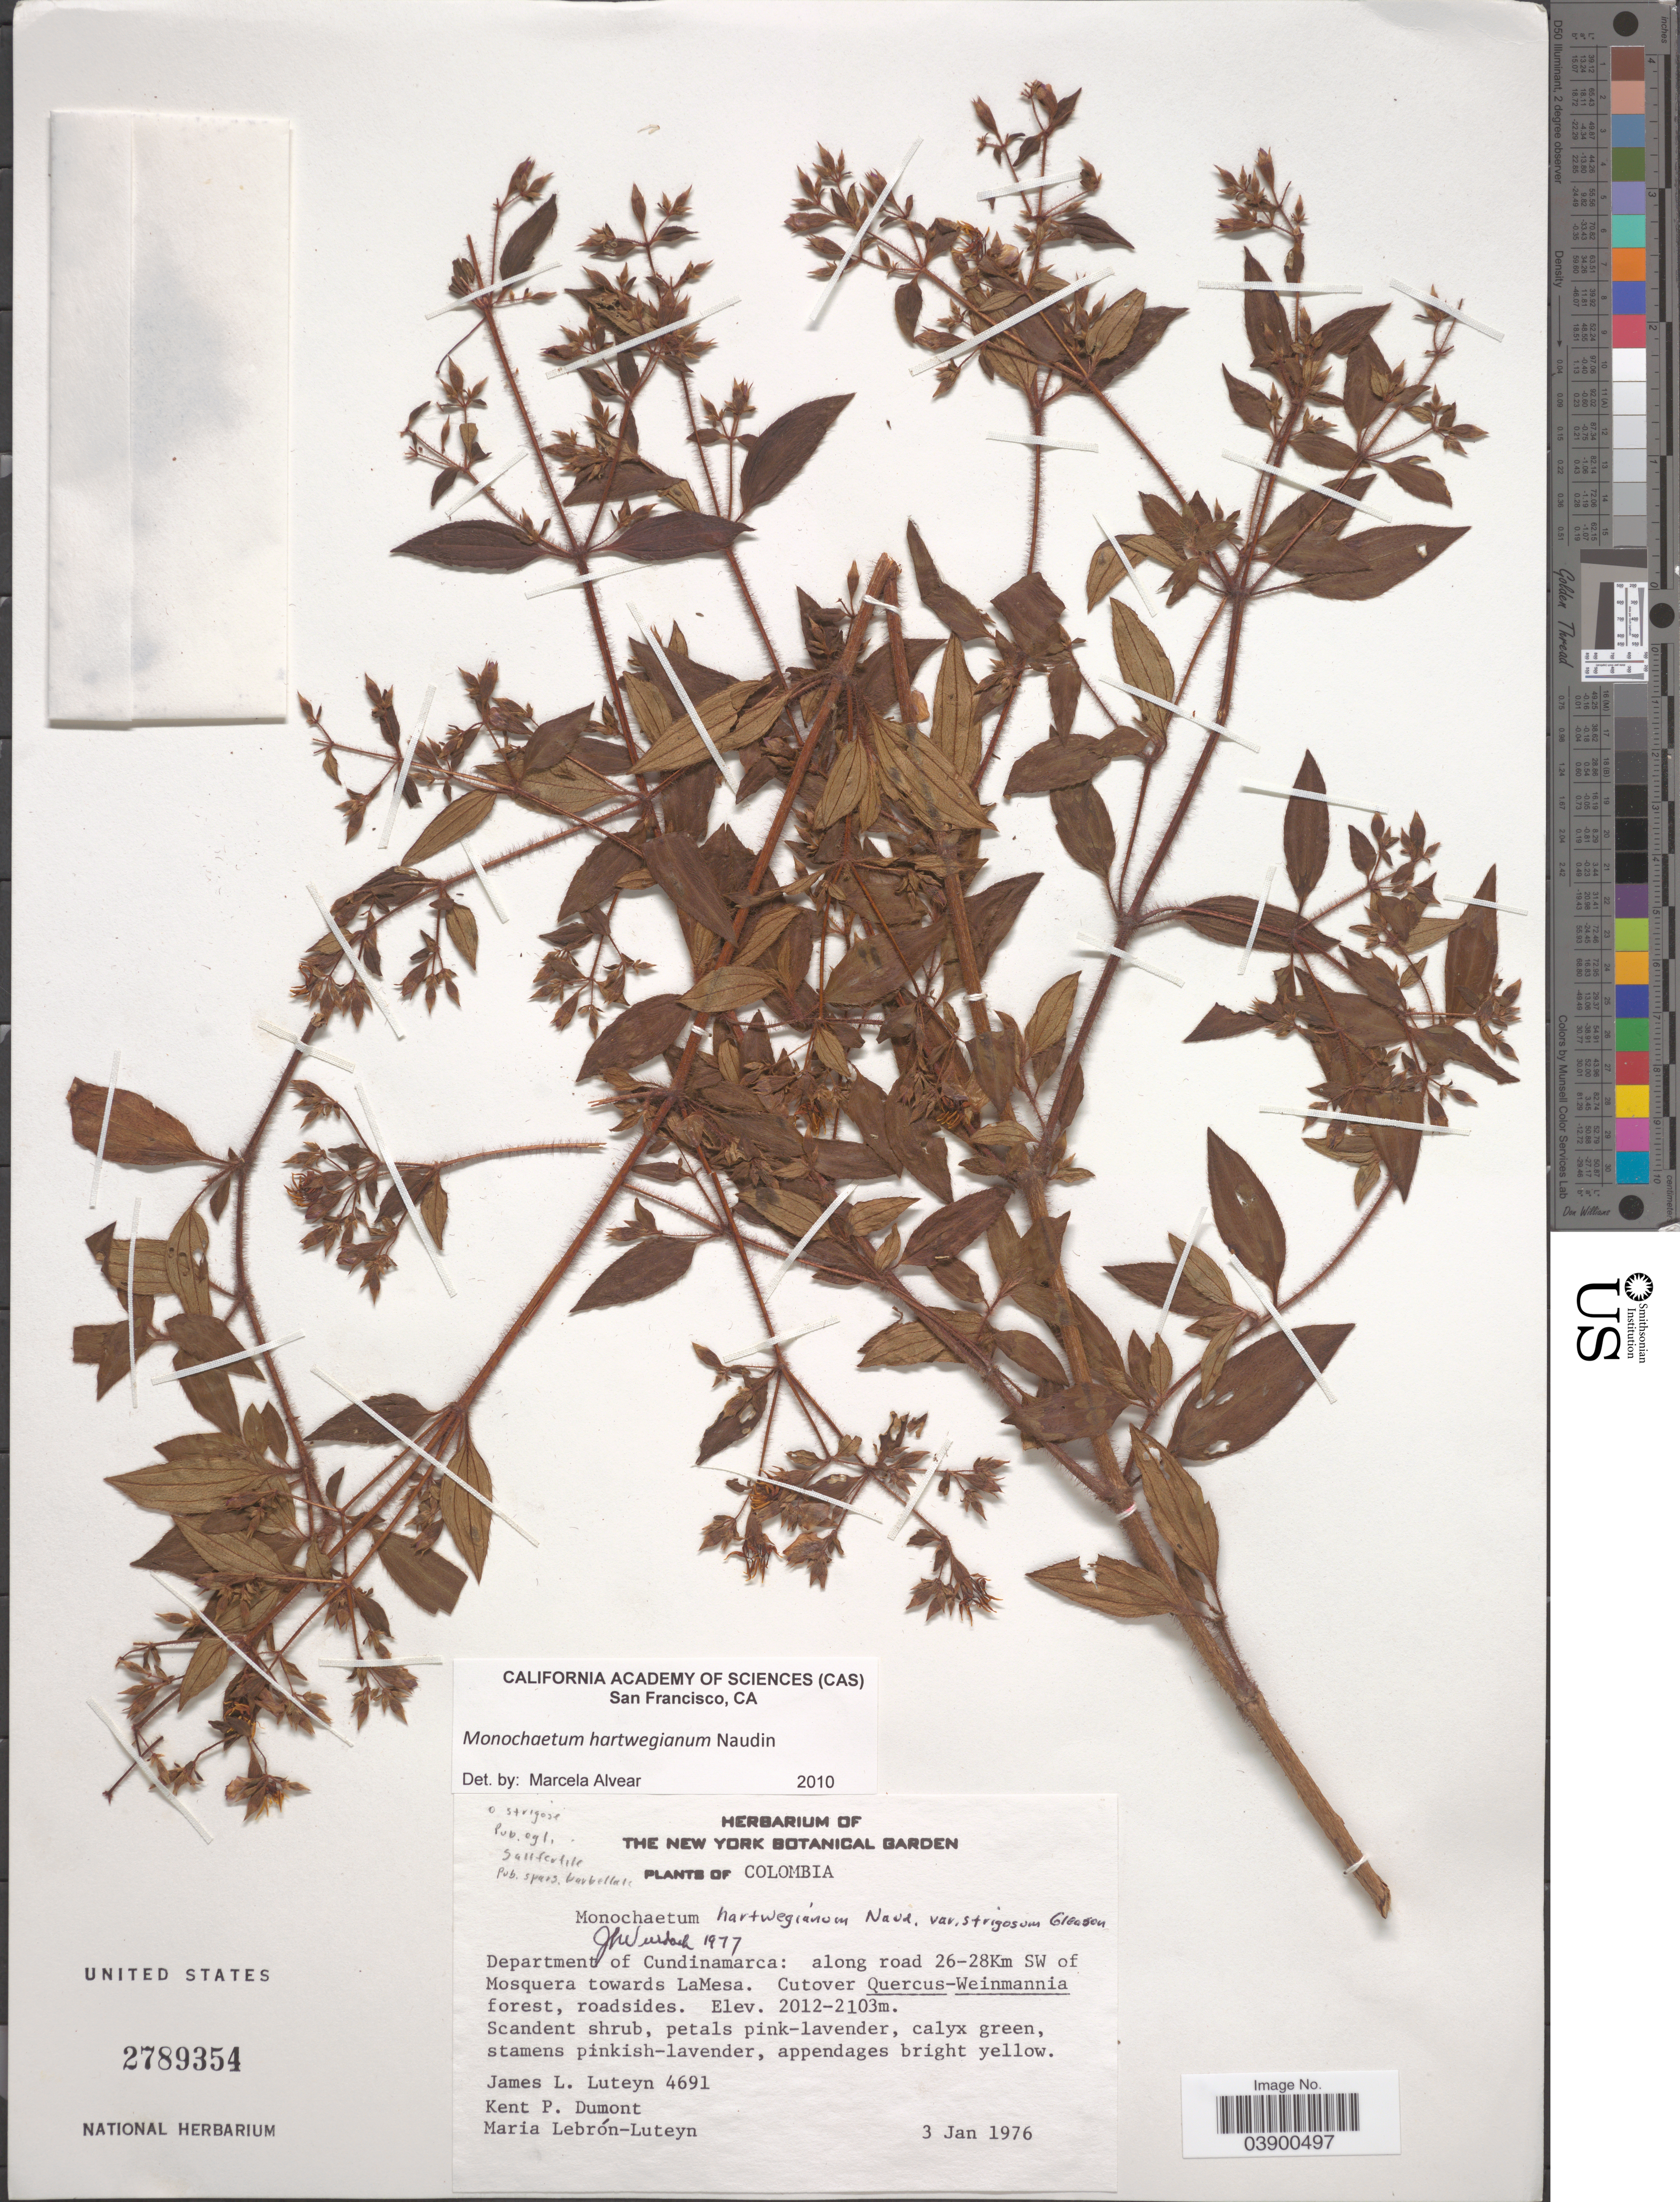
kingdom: Plantae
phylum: Tracheophyta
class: Magnoliopsida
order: Myrtales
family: Melastomataceae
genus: Monochaetum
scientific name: Monochaetum hartwegianum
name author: Naudin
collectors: J. Luteyn, K. P. Dumont & M. L. Lebrón-Luteyn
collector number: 4691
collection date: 1976-01-03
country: Colombia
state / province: Cundinamarca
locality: Department of Cundinamarca: along road 26-28Km SW of Mosquera towards LaMesa.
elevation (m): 2012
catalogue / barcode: US 2789354